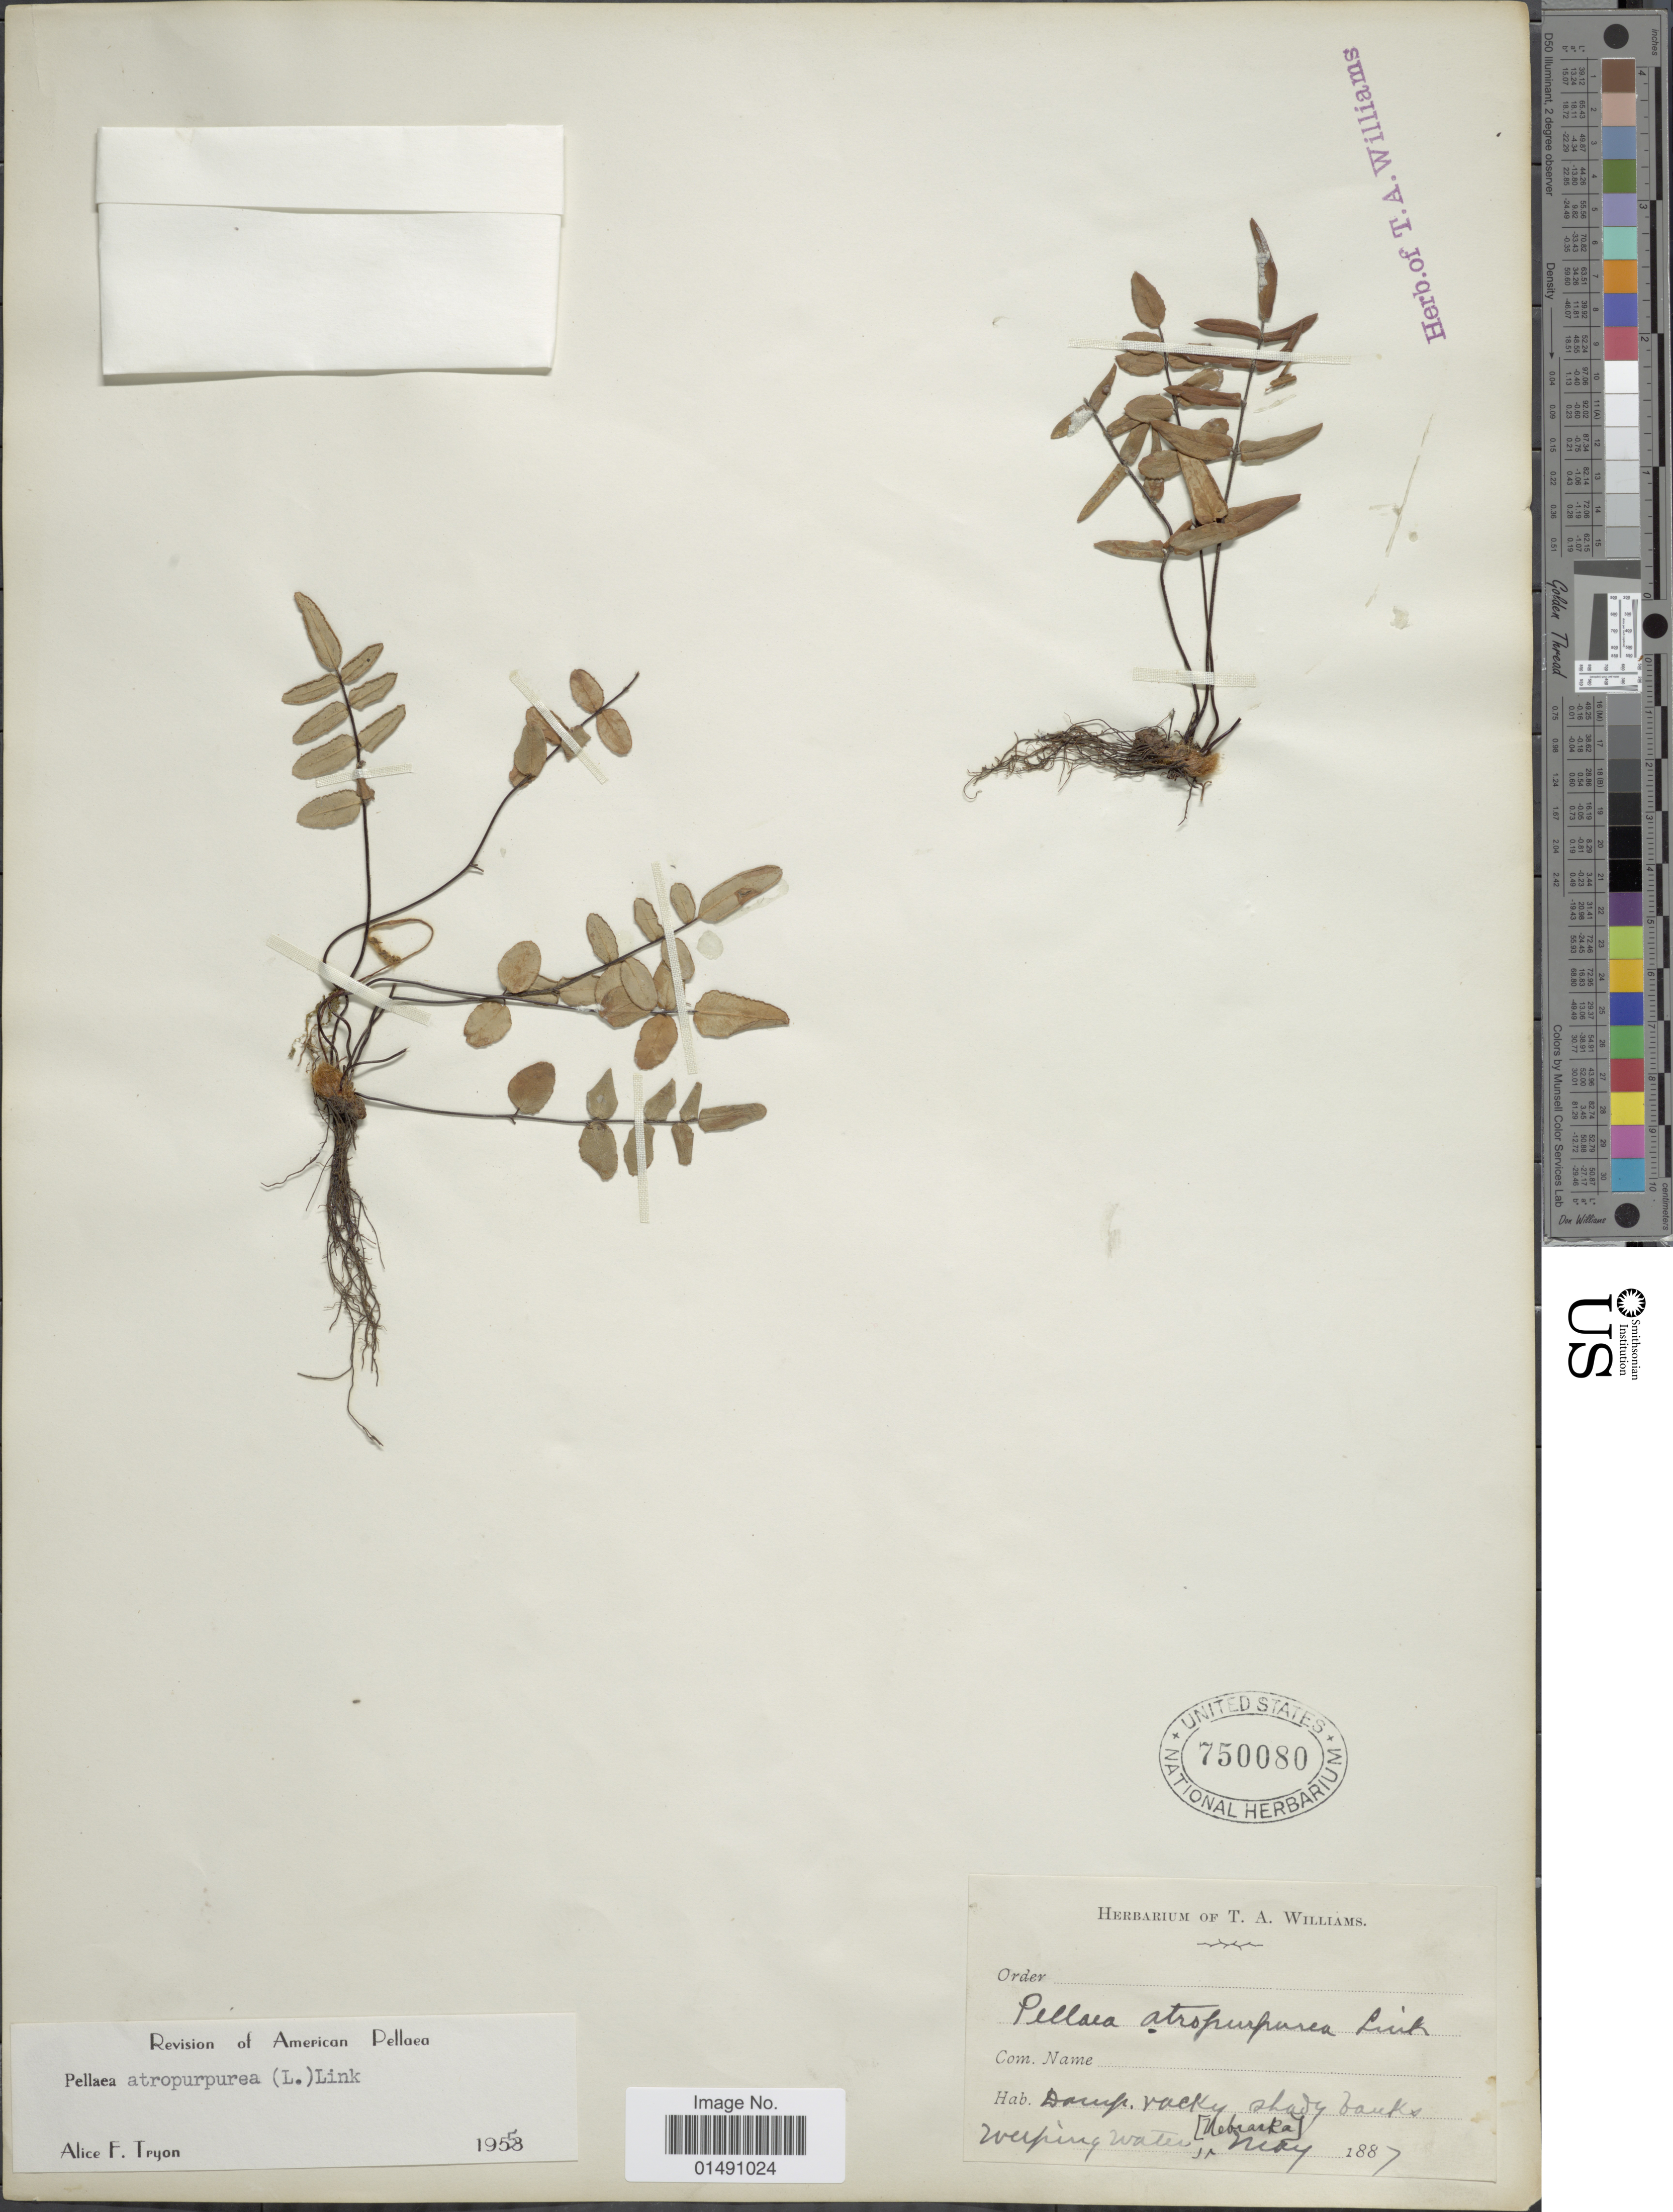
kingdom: Plantae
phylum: Tracheophyta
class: Polypodiopsida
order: Polypodiales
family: Pteridaceae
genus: Pellaea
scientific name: Pellaea atropurpurea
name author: (L.) Link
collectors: ex herb. Thos. A. Williams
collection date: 1887-05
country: United States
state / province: Nebraska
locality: Weeping Water.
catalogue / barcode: US 750080